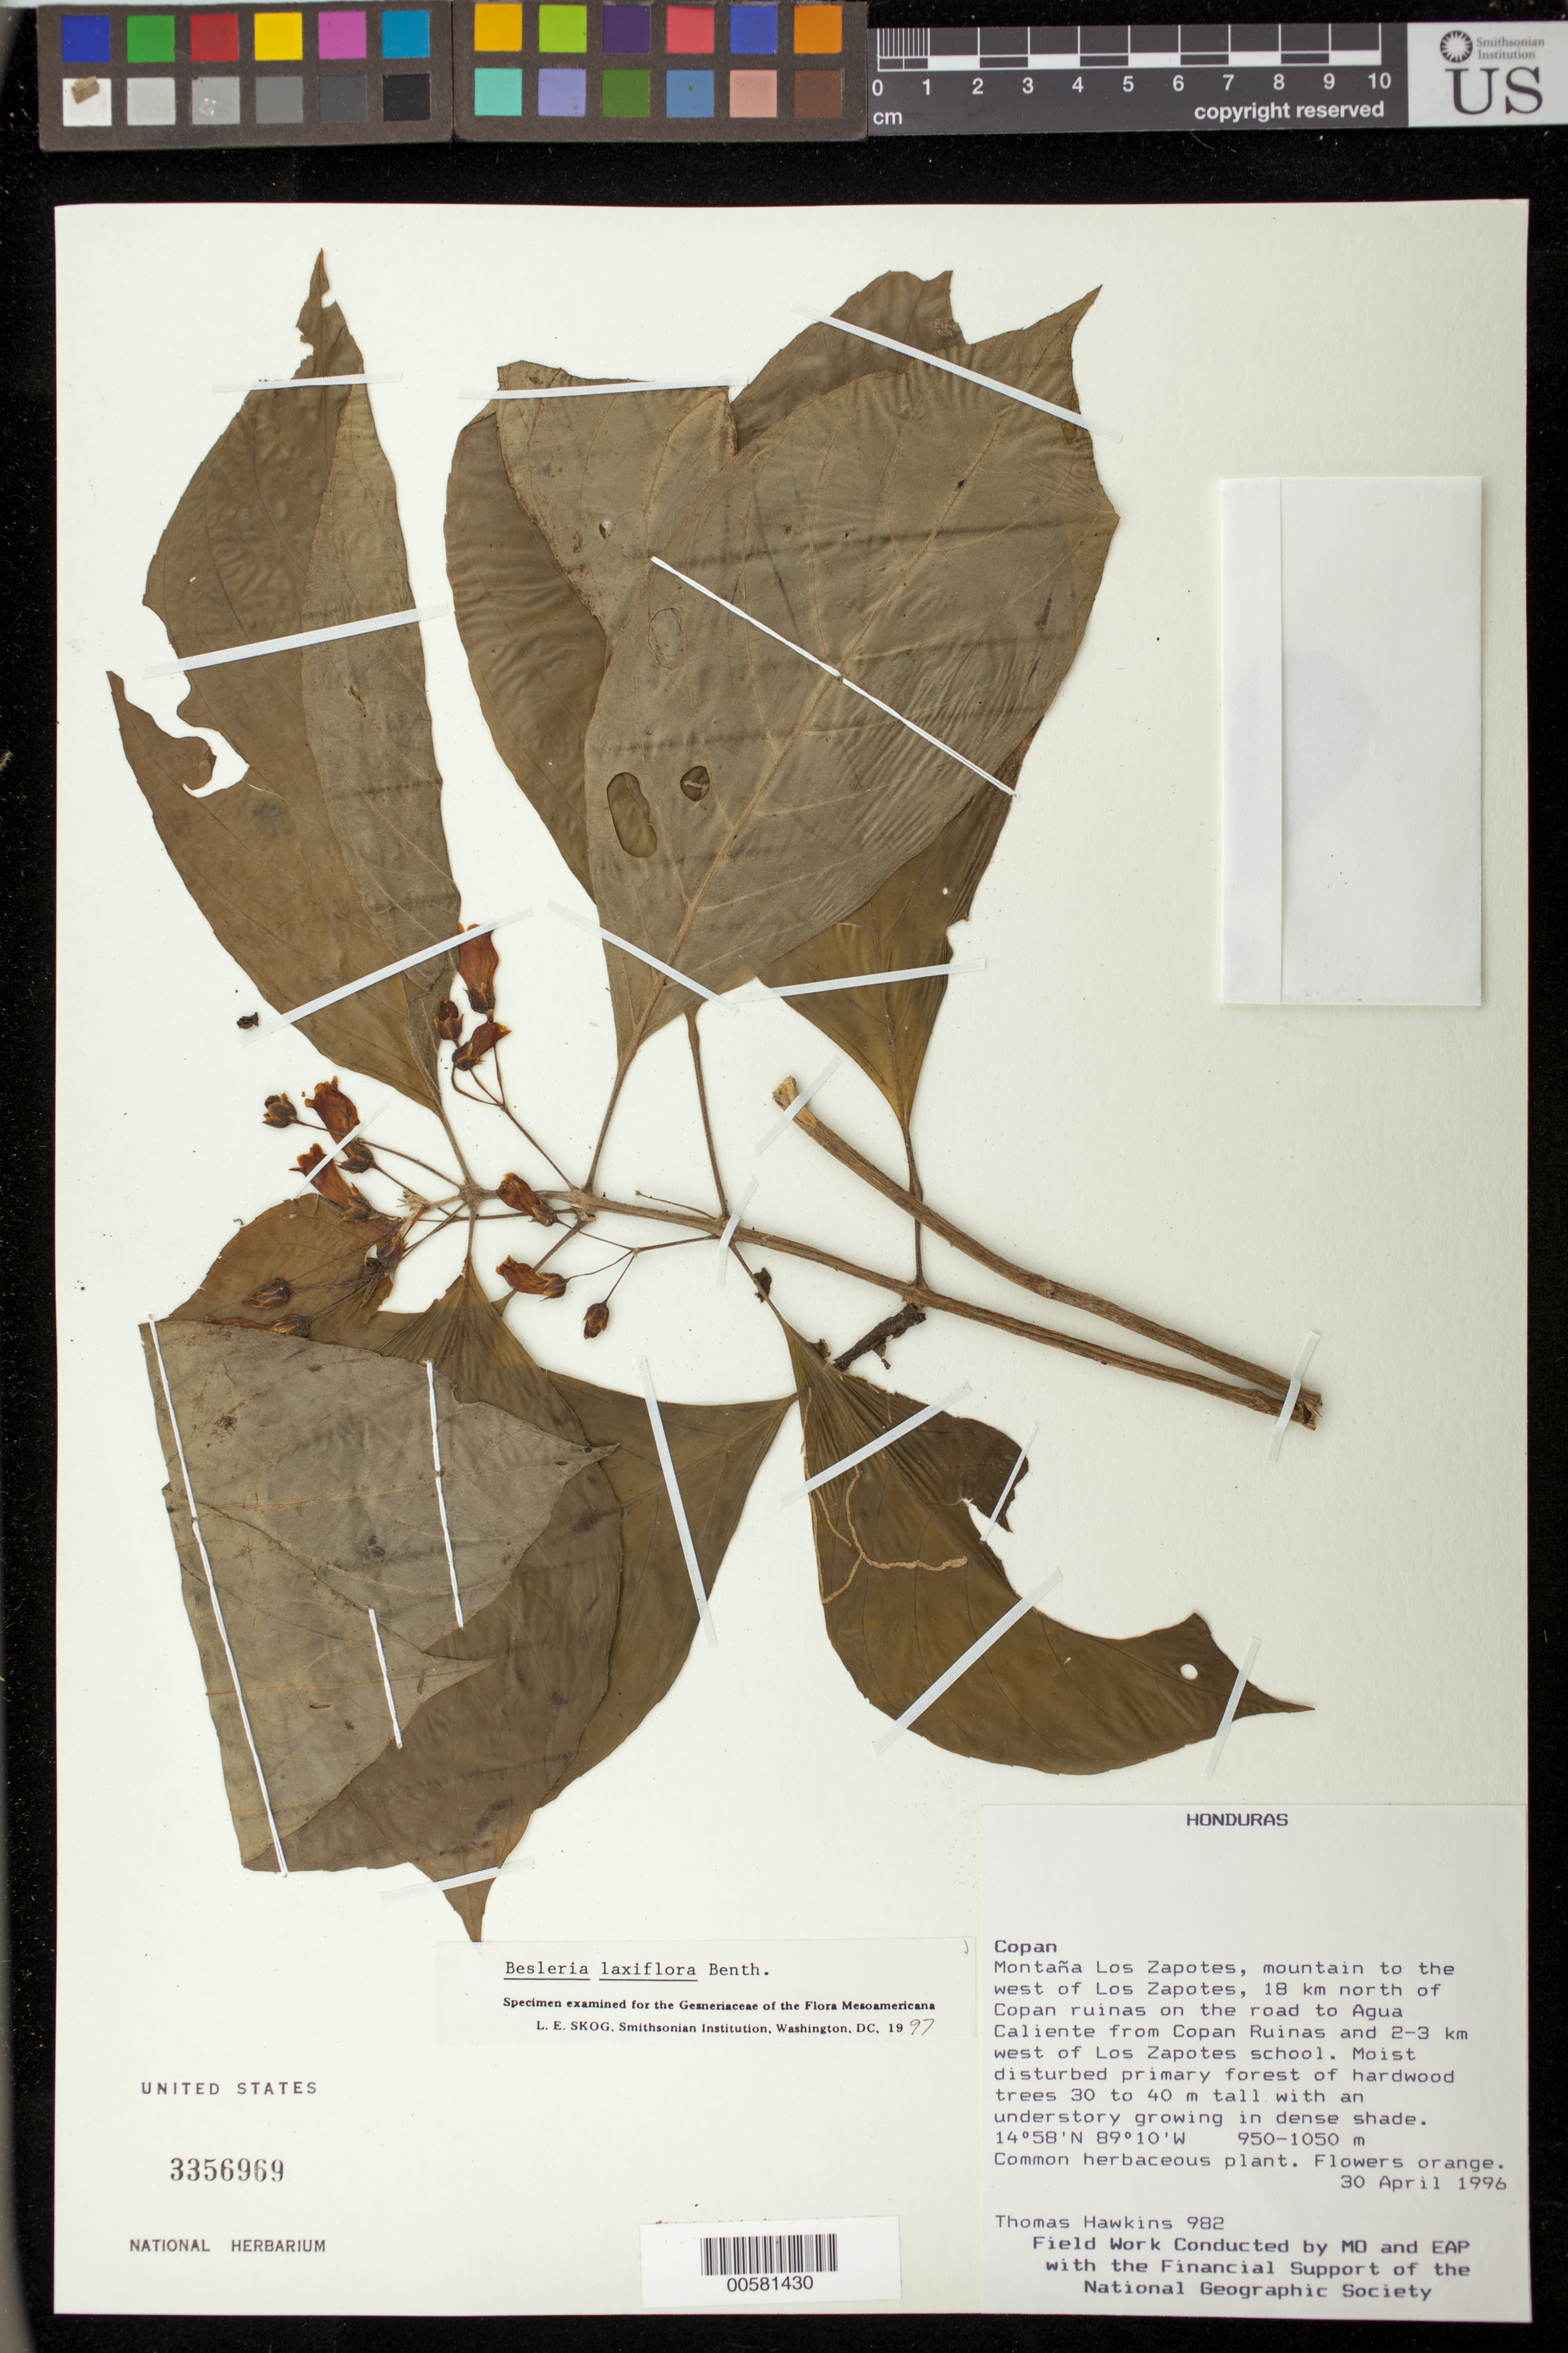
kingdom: Plantae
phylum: Tracheophyta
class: Magnoliopsida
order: Lamiales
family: Gesneriaceae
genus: Besleria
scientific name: Besleria laxiflora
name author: Benth.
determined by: Skog, Laurence E.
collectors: T. Hawkins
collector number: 982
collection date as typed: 30 Apr 1996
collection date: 1996-04-30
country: Honduras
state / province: Copán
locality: Montaña Los Zapotes, mountain to the W of Los Zapotes, 18 km N of Copan ruinas on the road to Agua Caliente from Copan Ruinas and 2-3 km W of Los Zapotes school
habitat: Moist disturbed primary forest of hardwood trees 30 to 40 m tall with an understory growing in dense shade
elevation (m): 950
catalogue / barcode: US 3356969